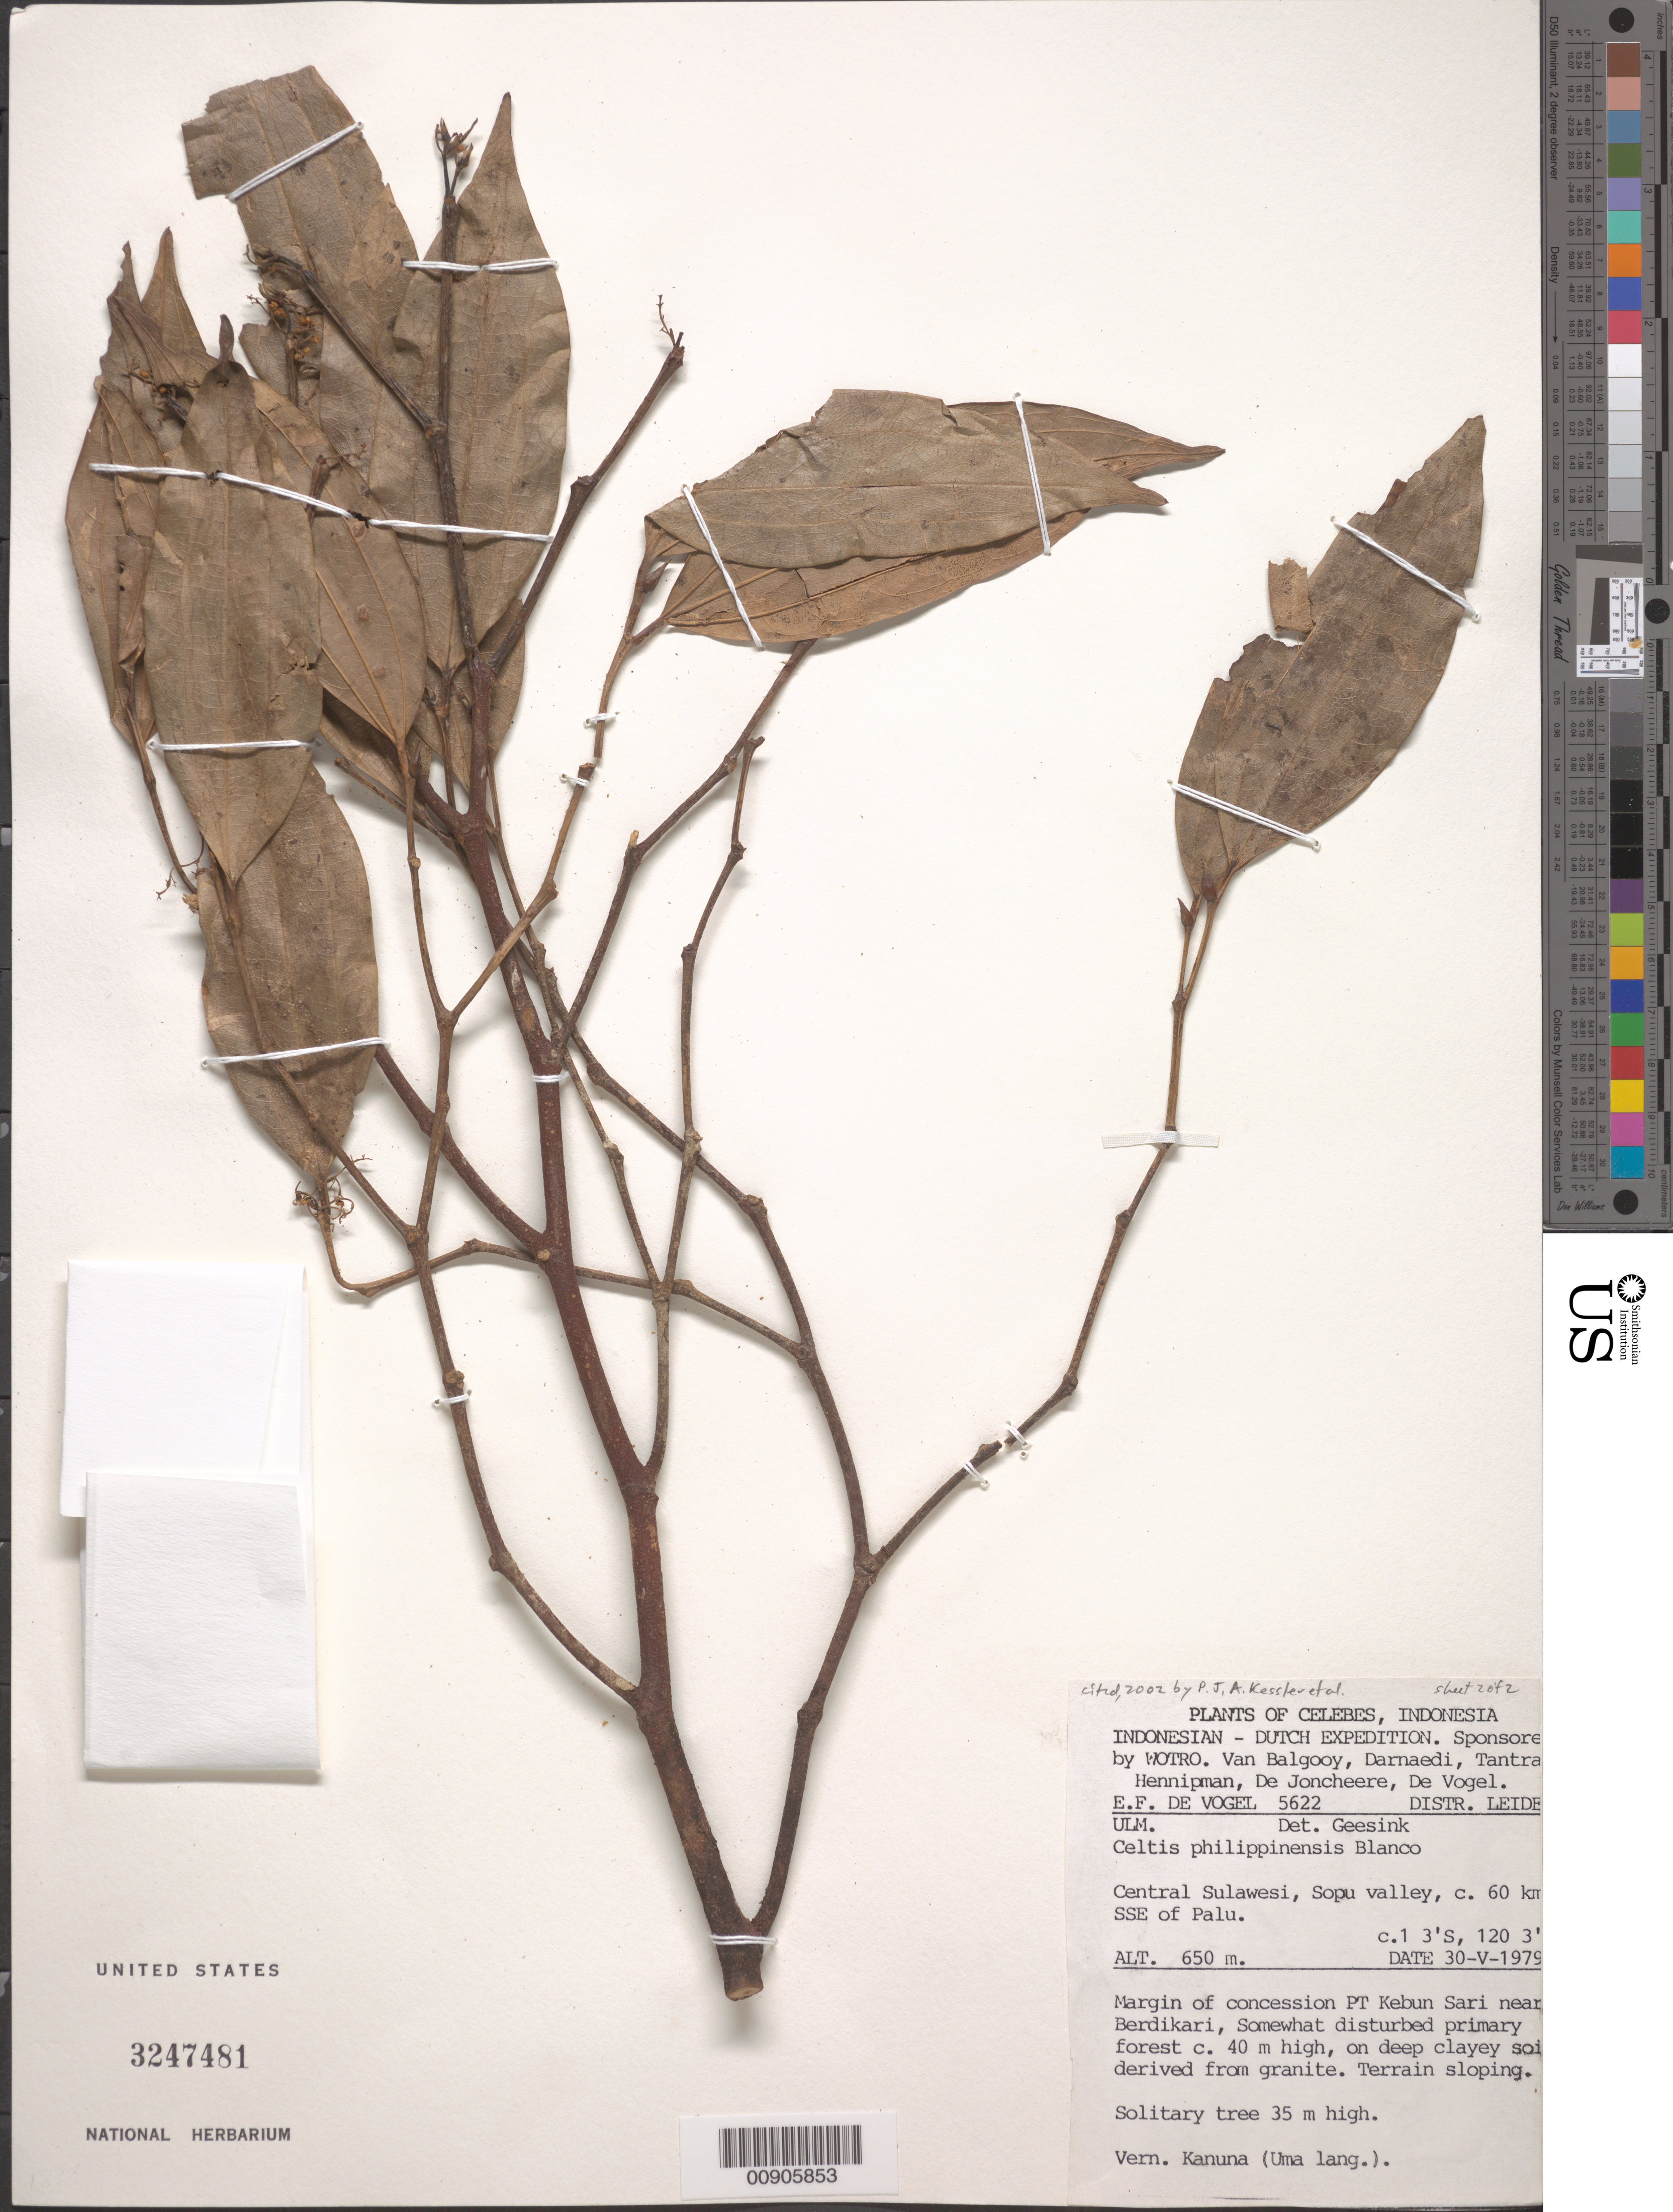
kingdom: Plantae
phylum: Tracheophyta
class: Magnoliopsida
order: Rosales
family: Cannabaceae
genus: Celtis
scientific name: Celtis philippensis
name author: Blanco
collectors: E. F. de Vogel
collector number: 5622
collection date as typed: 30 May 1979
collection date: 1979-05-30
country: Indonesia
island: Celebes I.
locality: Central Sulawesi, Sopu valley c. 60 km SSE of Palu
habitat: somewhat disturbed primary forest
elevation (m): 650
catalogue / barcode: US 3247481